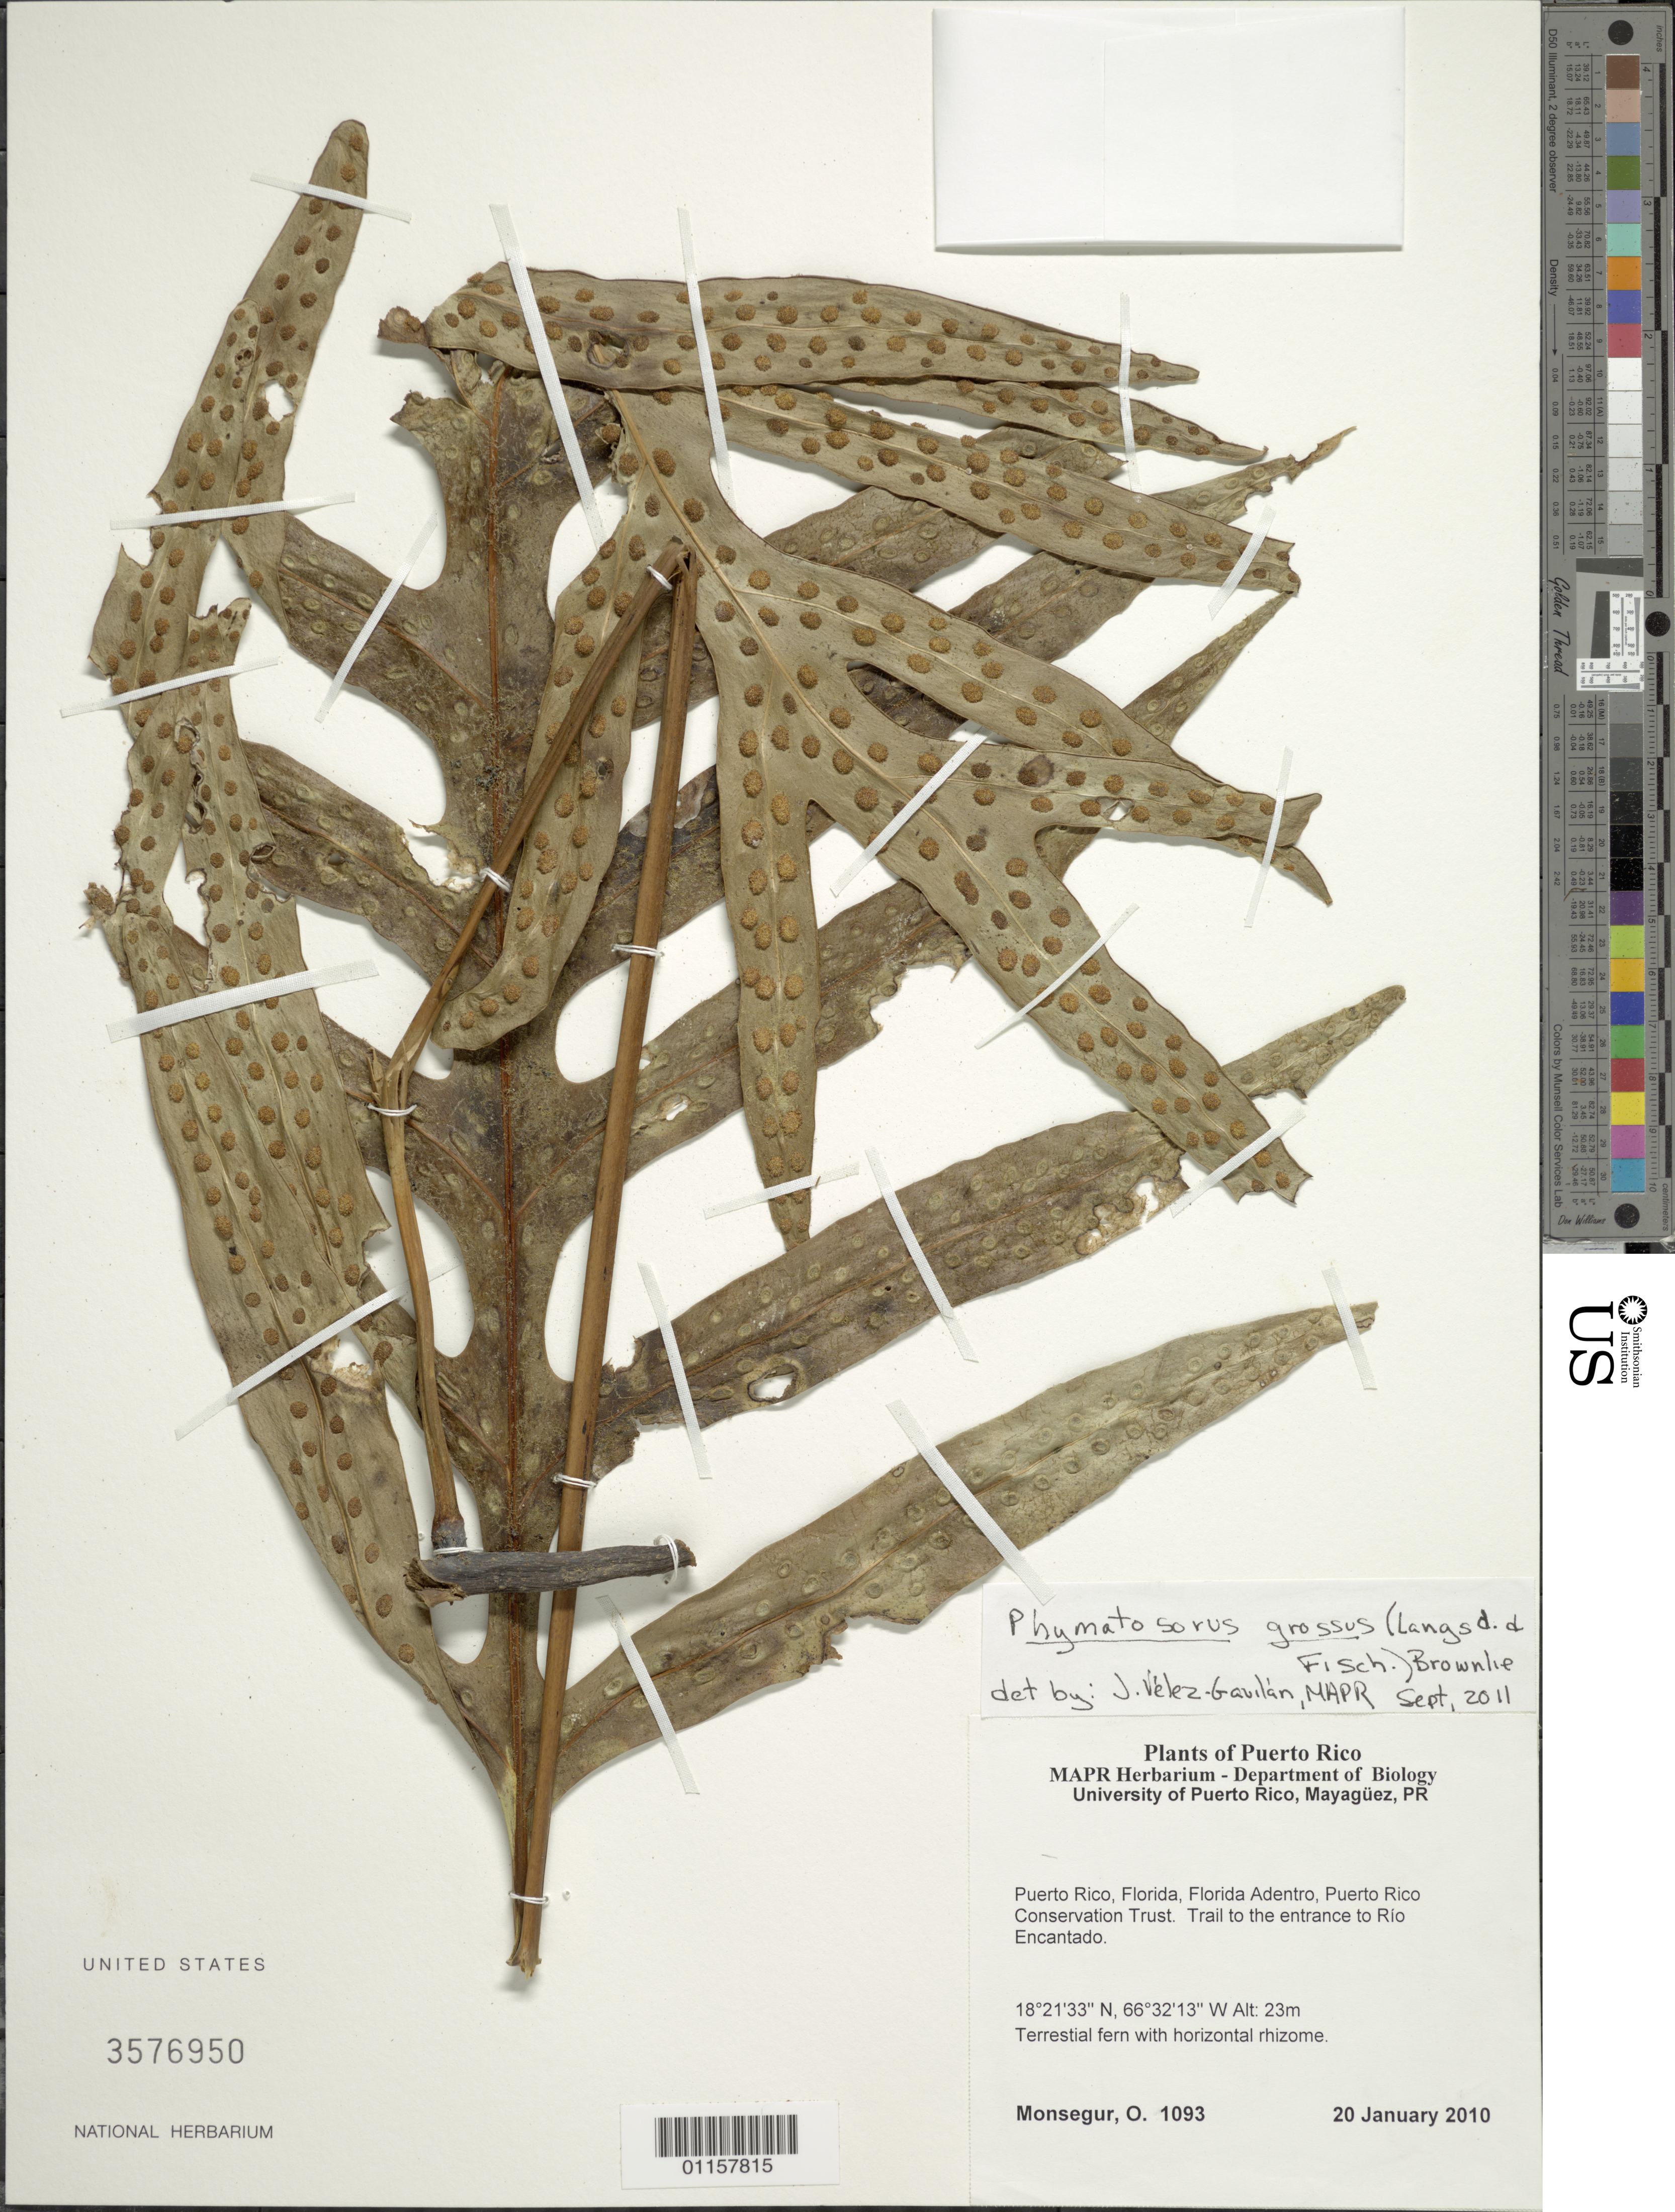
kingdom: Plantae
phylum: Tracheophyta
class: Polypodiopsida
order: Polypodiales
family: Polypodiaceae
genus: Polypodium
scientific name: Polypodium sp.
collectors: O. Monsegur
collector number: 1093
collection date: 2010-01-20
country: Puerto Rico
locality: Florida, Florida Adentro, Puerto Rico Conservation Trust. Trail to the entrance to Río Encantado.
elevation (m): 23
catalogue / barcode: US 3576950